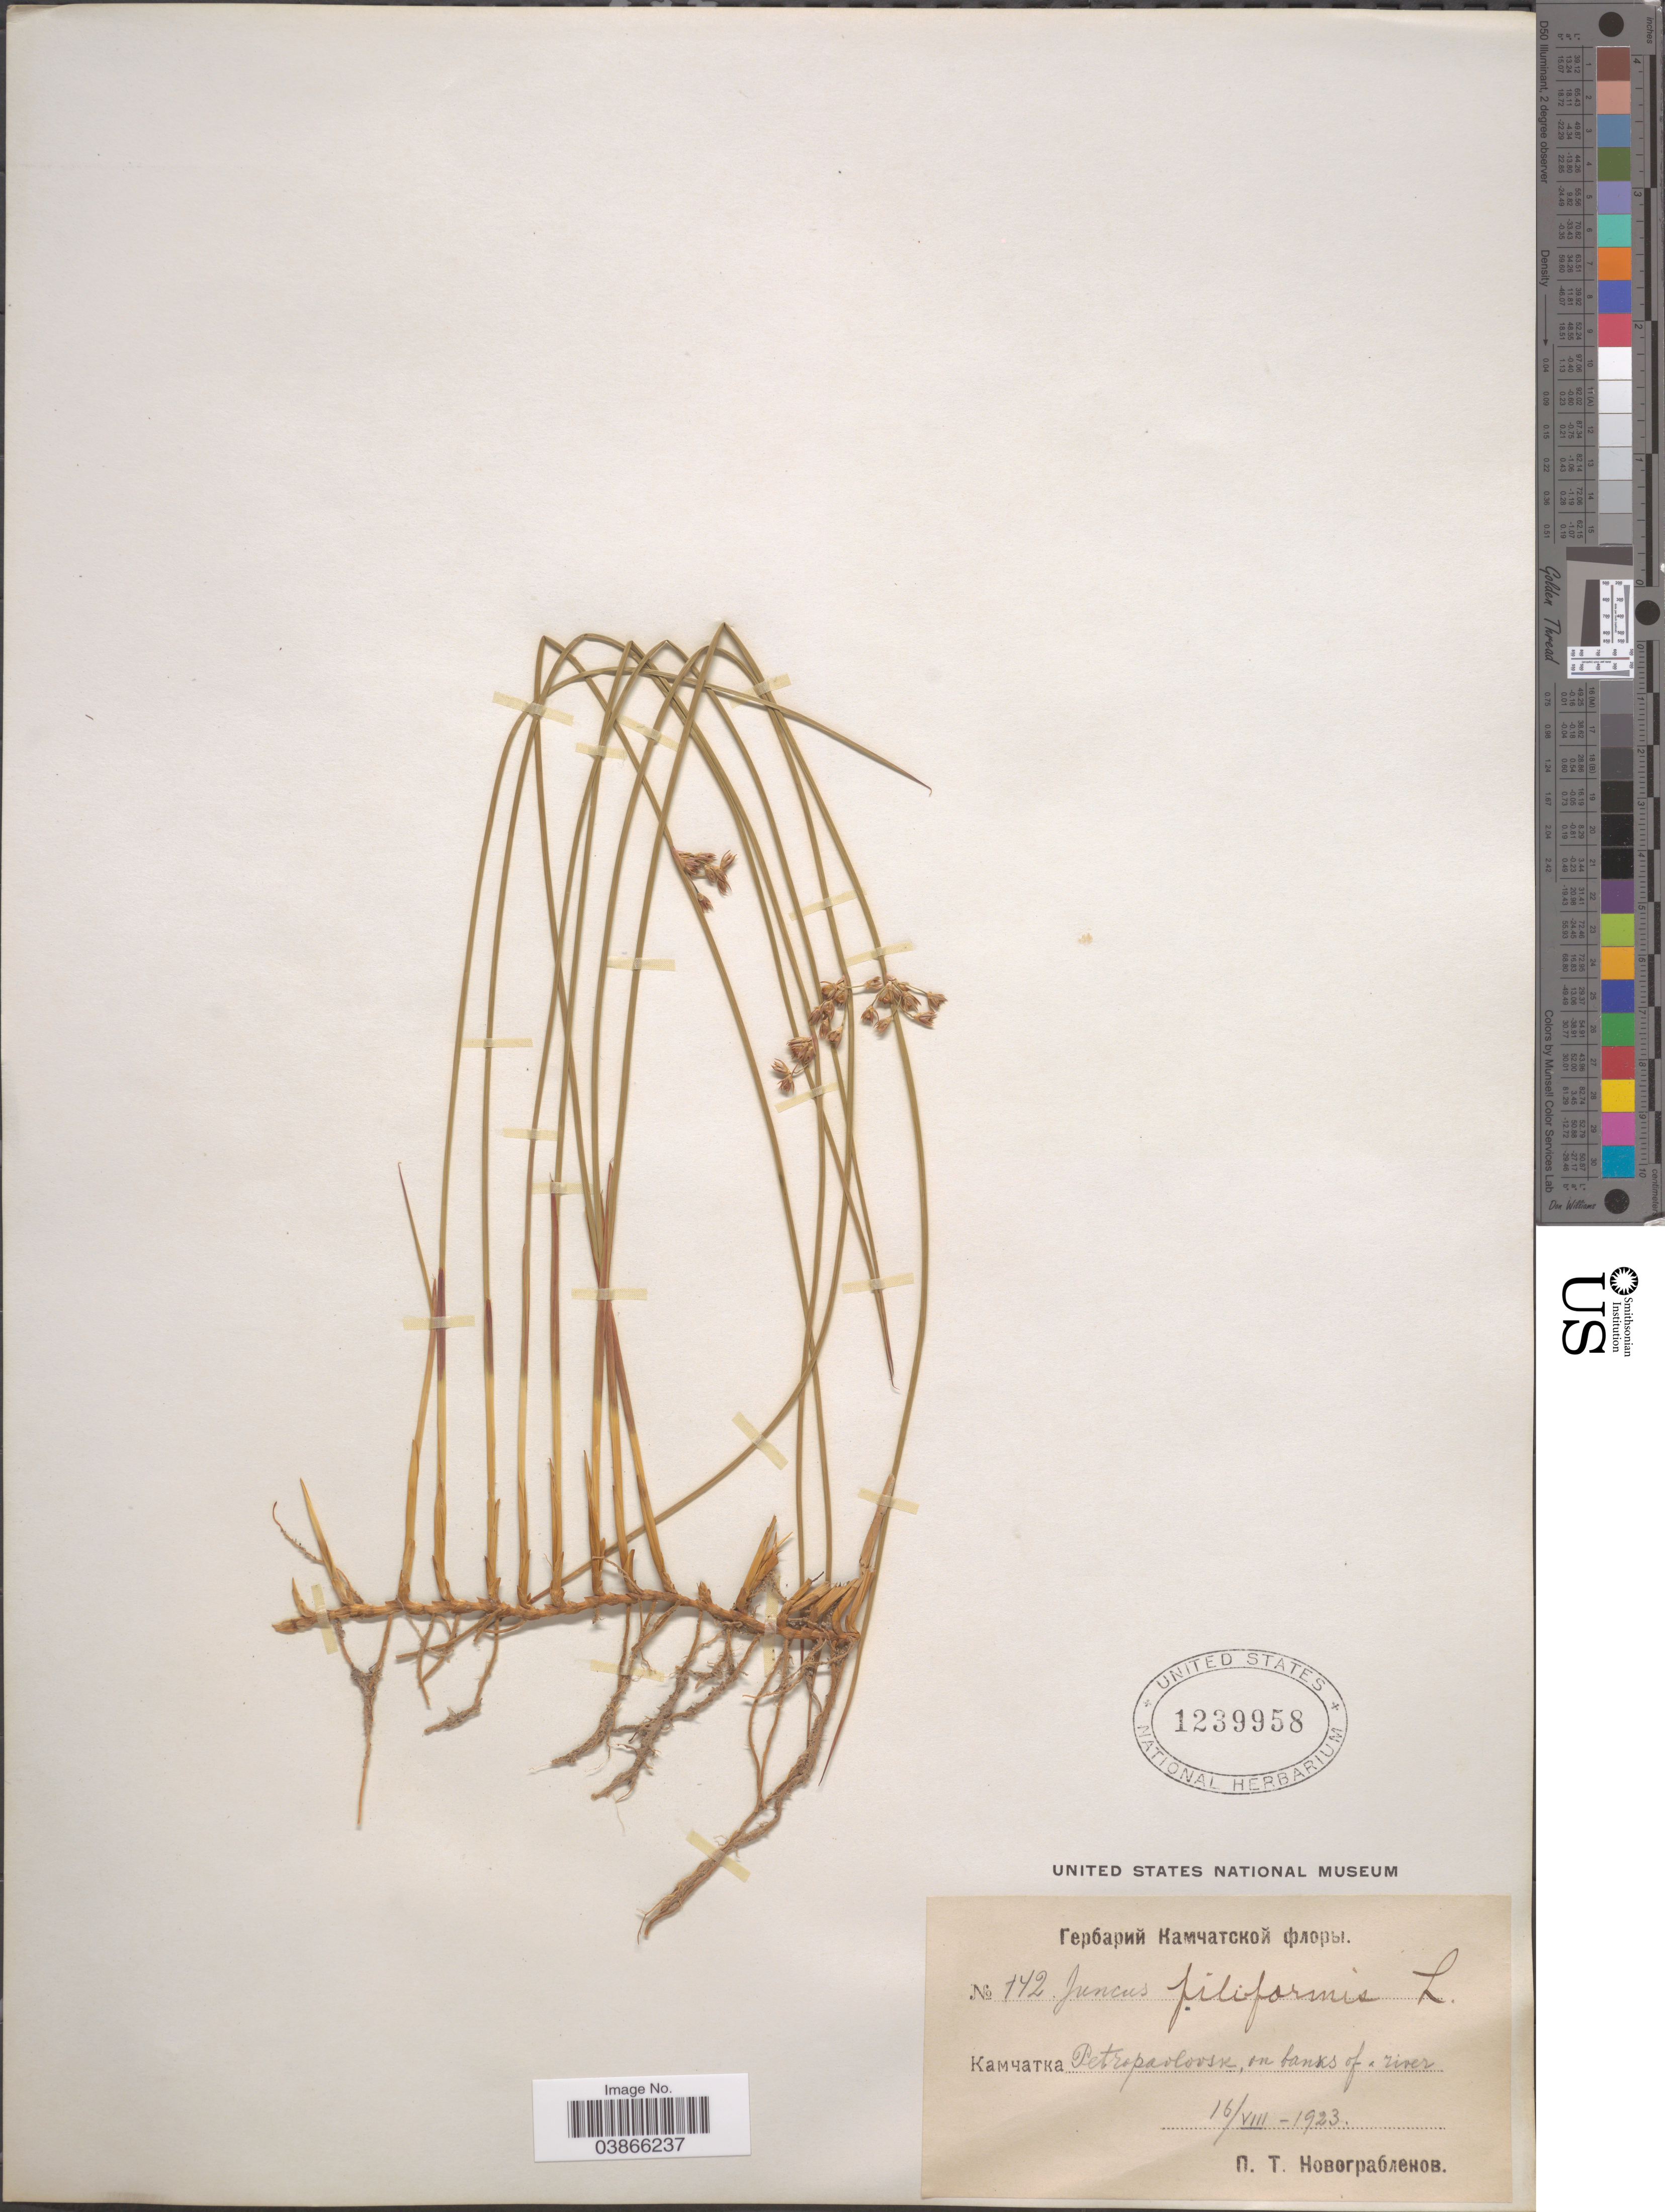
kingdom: Plantae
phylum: Tracheophyta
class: Liliopsida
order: Poales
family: Juncaceae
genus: Juncus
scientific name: Juncus filiformis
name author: L.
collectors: P. Novograblenov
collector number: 142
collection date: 1923-08-16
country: Russian Federation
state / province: Kamchatka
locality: Petropavlovsk, on banks of a river.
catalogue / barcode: US 1239958